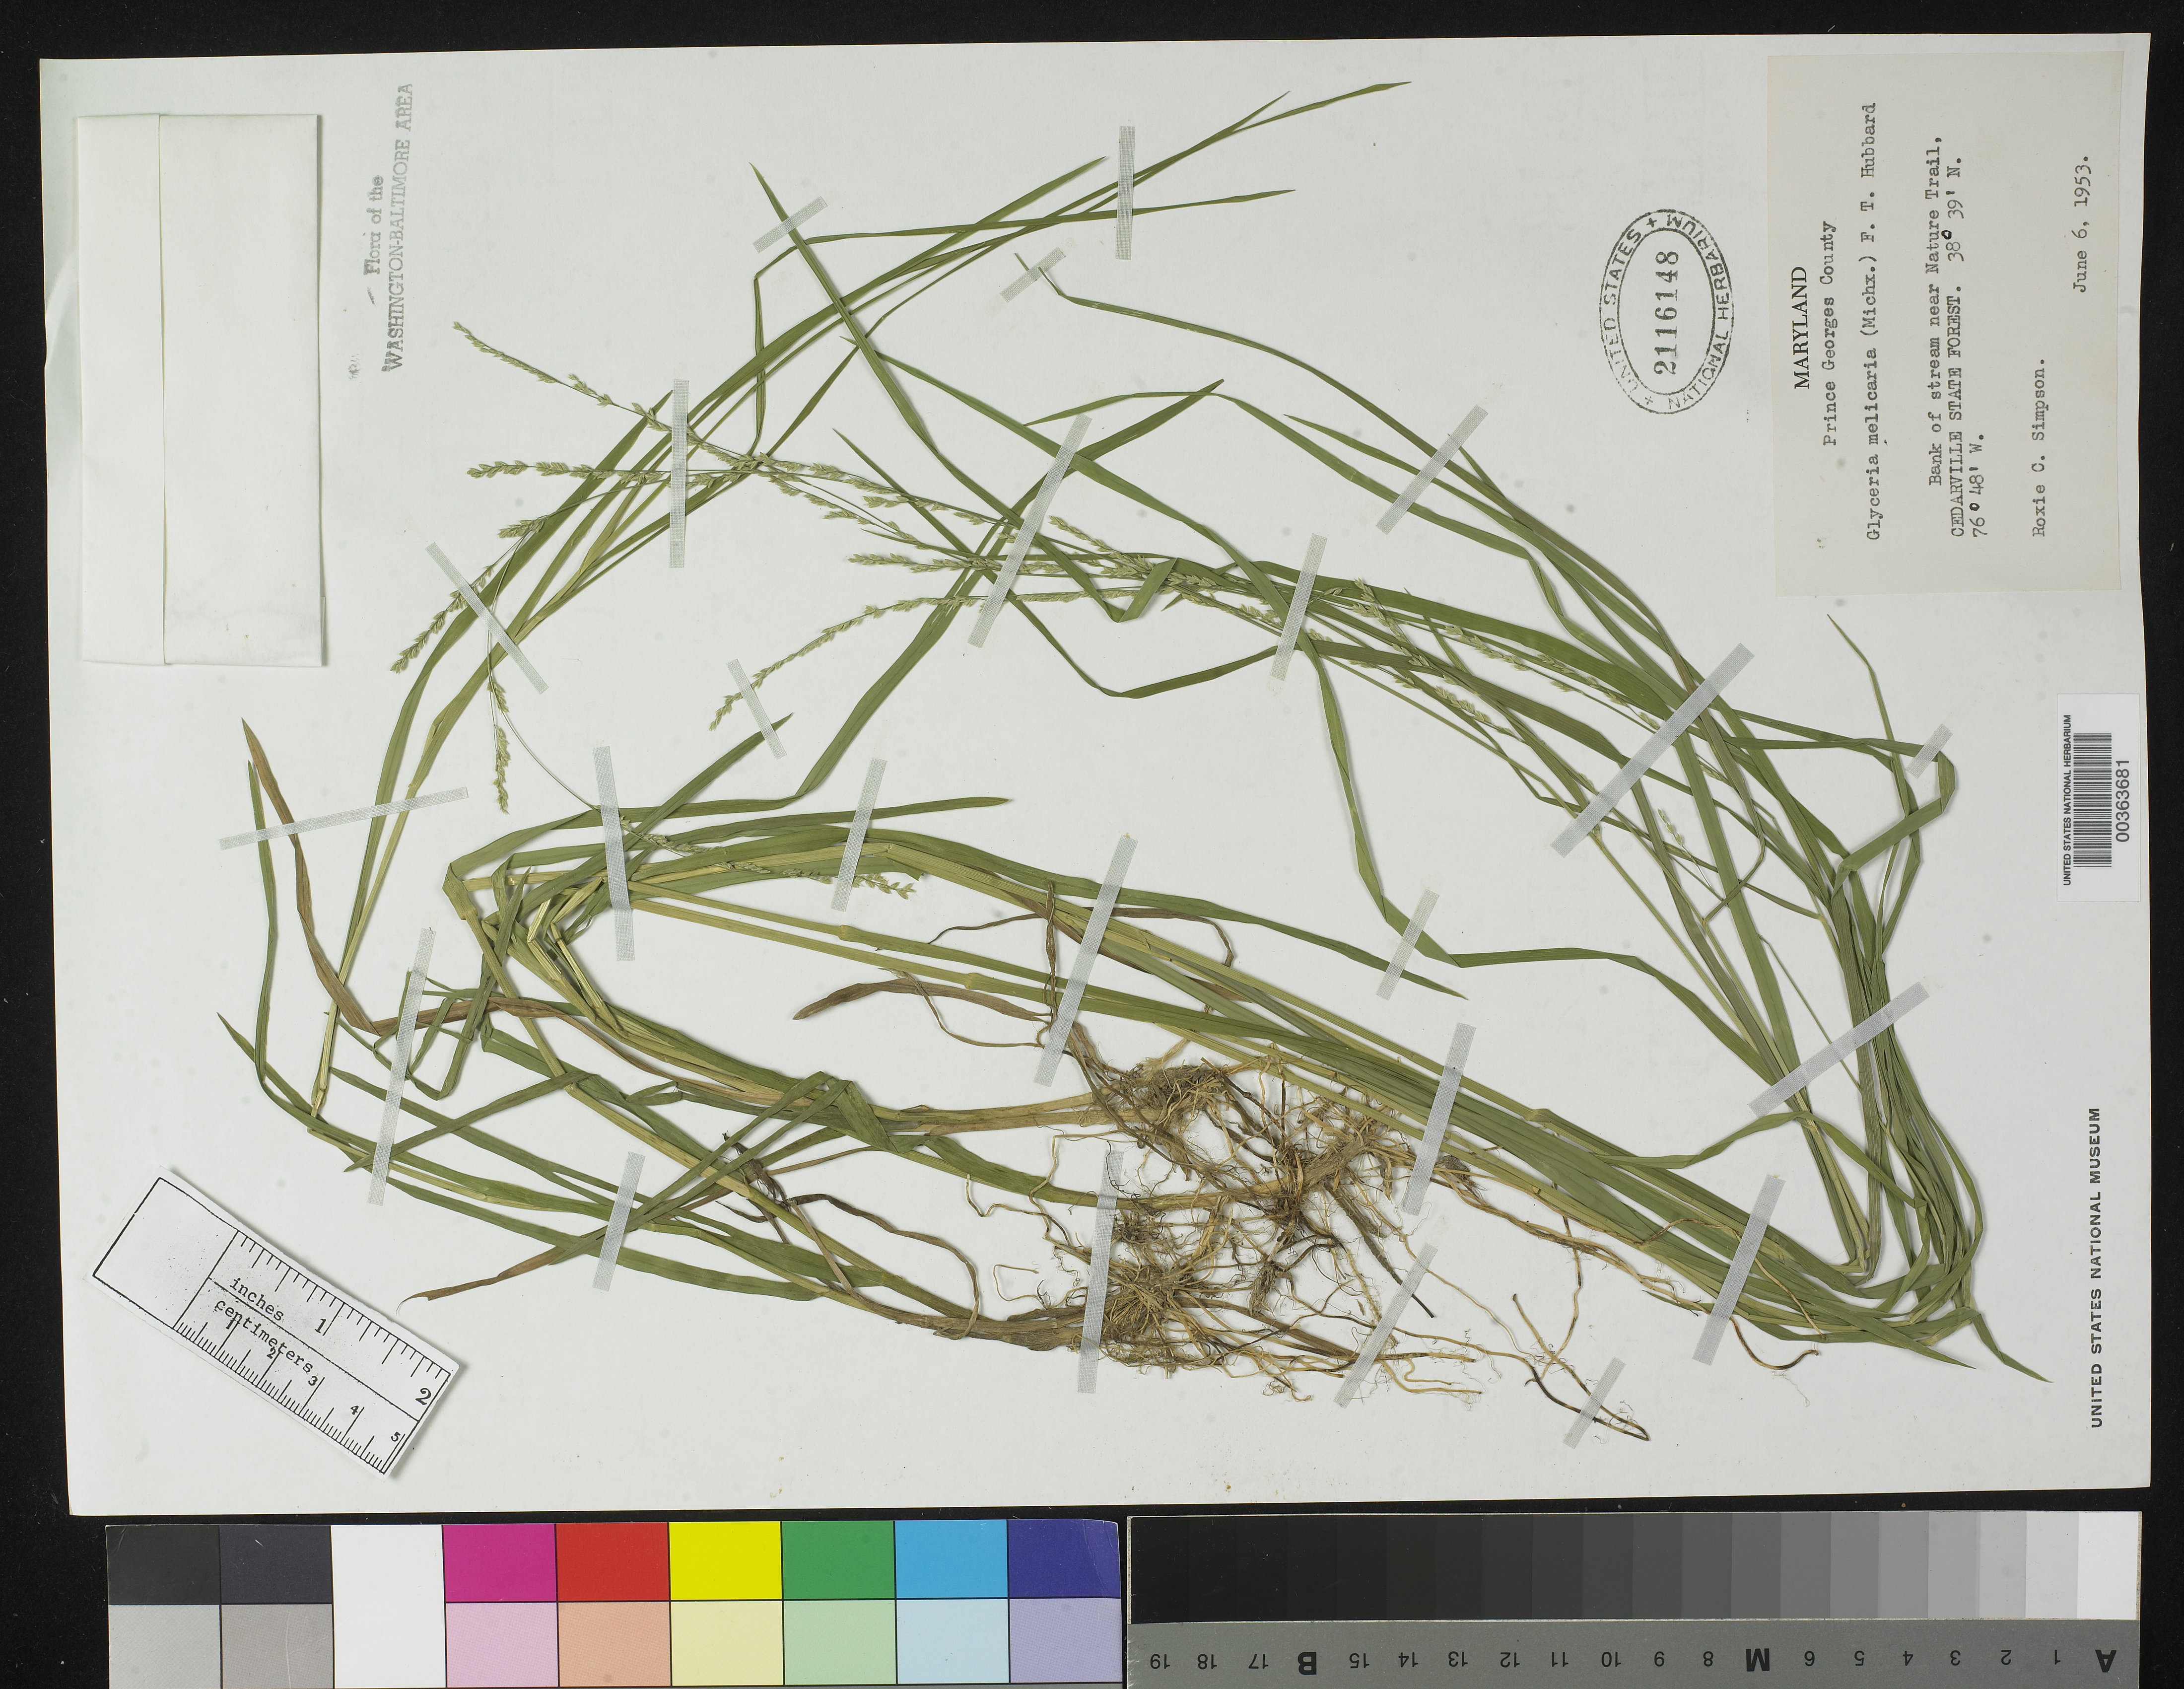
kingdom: Plantae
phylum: Tracheophyta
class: Liliopsida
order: Poales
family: Poaceae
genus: Glyceria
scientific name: Glyceria melicaria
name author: (Michx.) F.T. Hubb.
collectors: R. Simpson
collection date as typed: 06 Jun 1953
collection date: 1953-06-06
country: United States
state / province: Maryland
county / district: Prince George's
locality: Cedarville State Forest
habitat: Bank of stream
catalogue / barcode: US 2116148